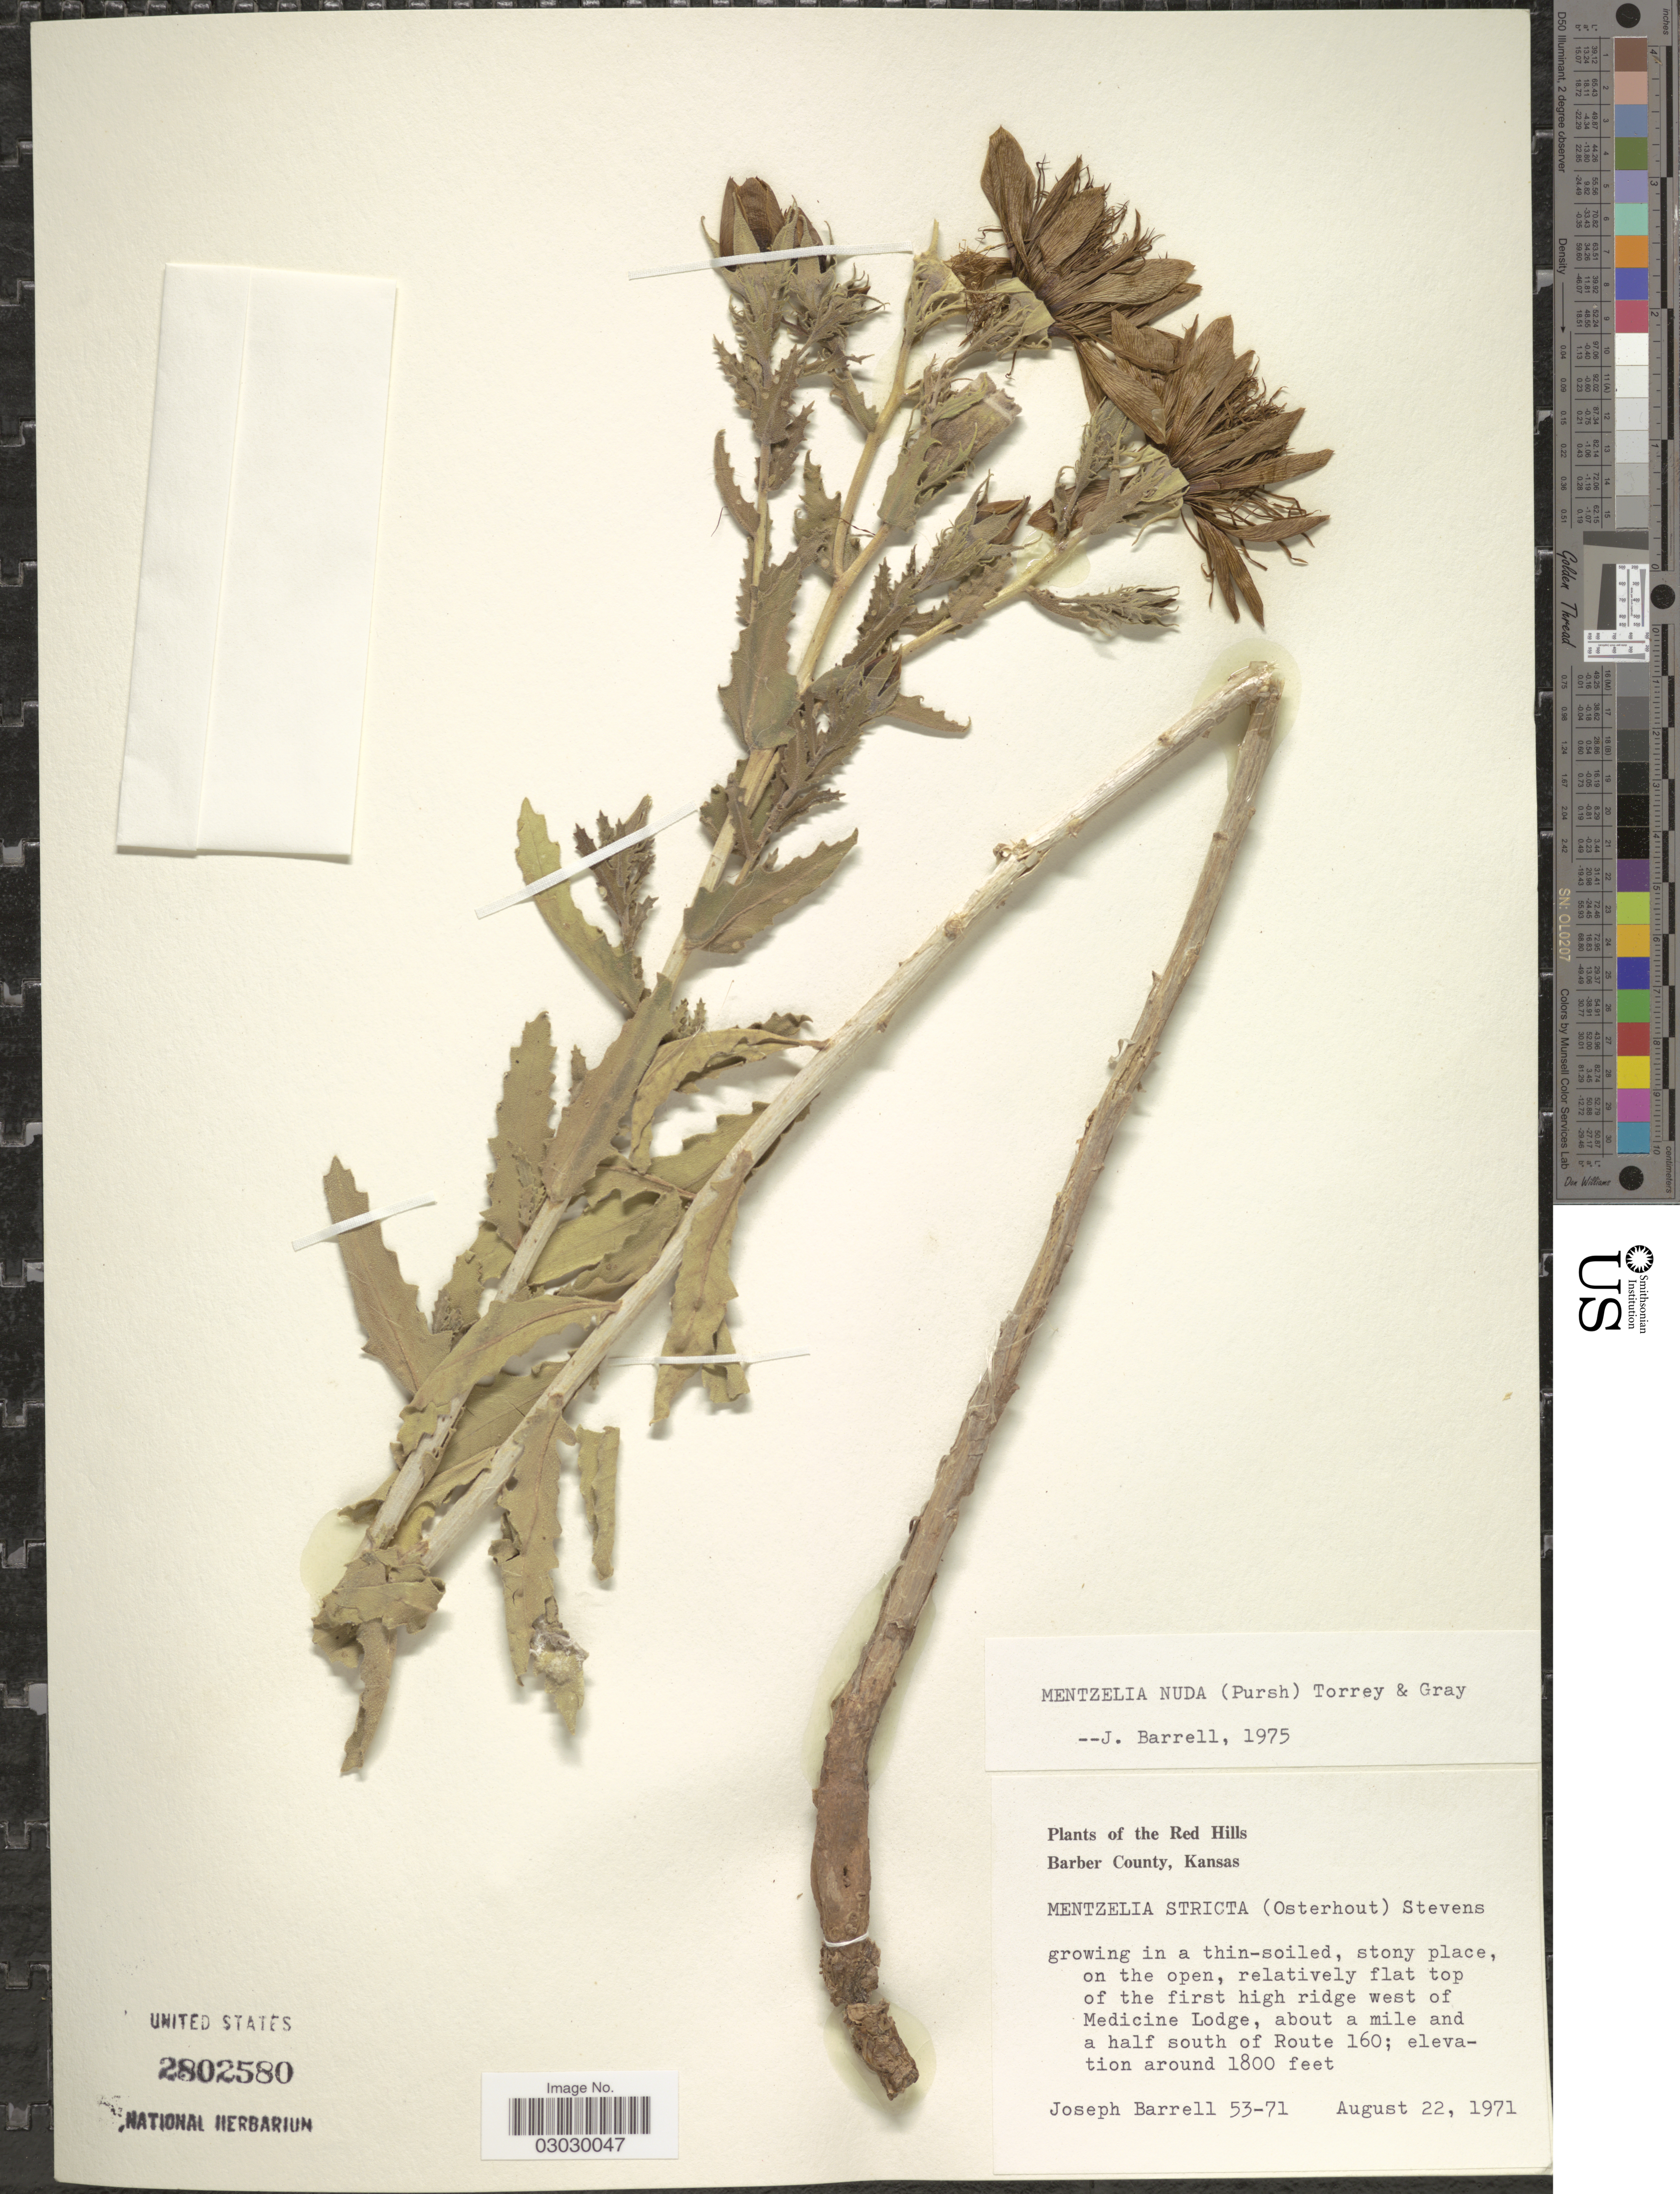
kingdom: Plantae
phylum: Tracheophyta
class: Magnoliopsida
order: Cornales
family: Loasaceae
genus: Mentzelia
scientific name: Mentzelia nuda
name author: (Pursh) Torr. & A. Gray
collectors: J. Barrell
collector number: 53-71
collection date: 1971-08-22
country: United States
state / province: Kansas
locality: Red Hills. Barber County. Relatively flat top of the first high ridge west of Medicine Lodge, about a mile and a half south of Route 160.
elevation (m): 549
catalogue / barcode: US 2802580